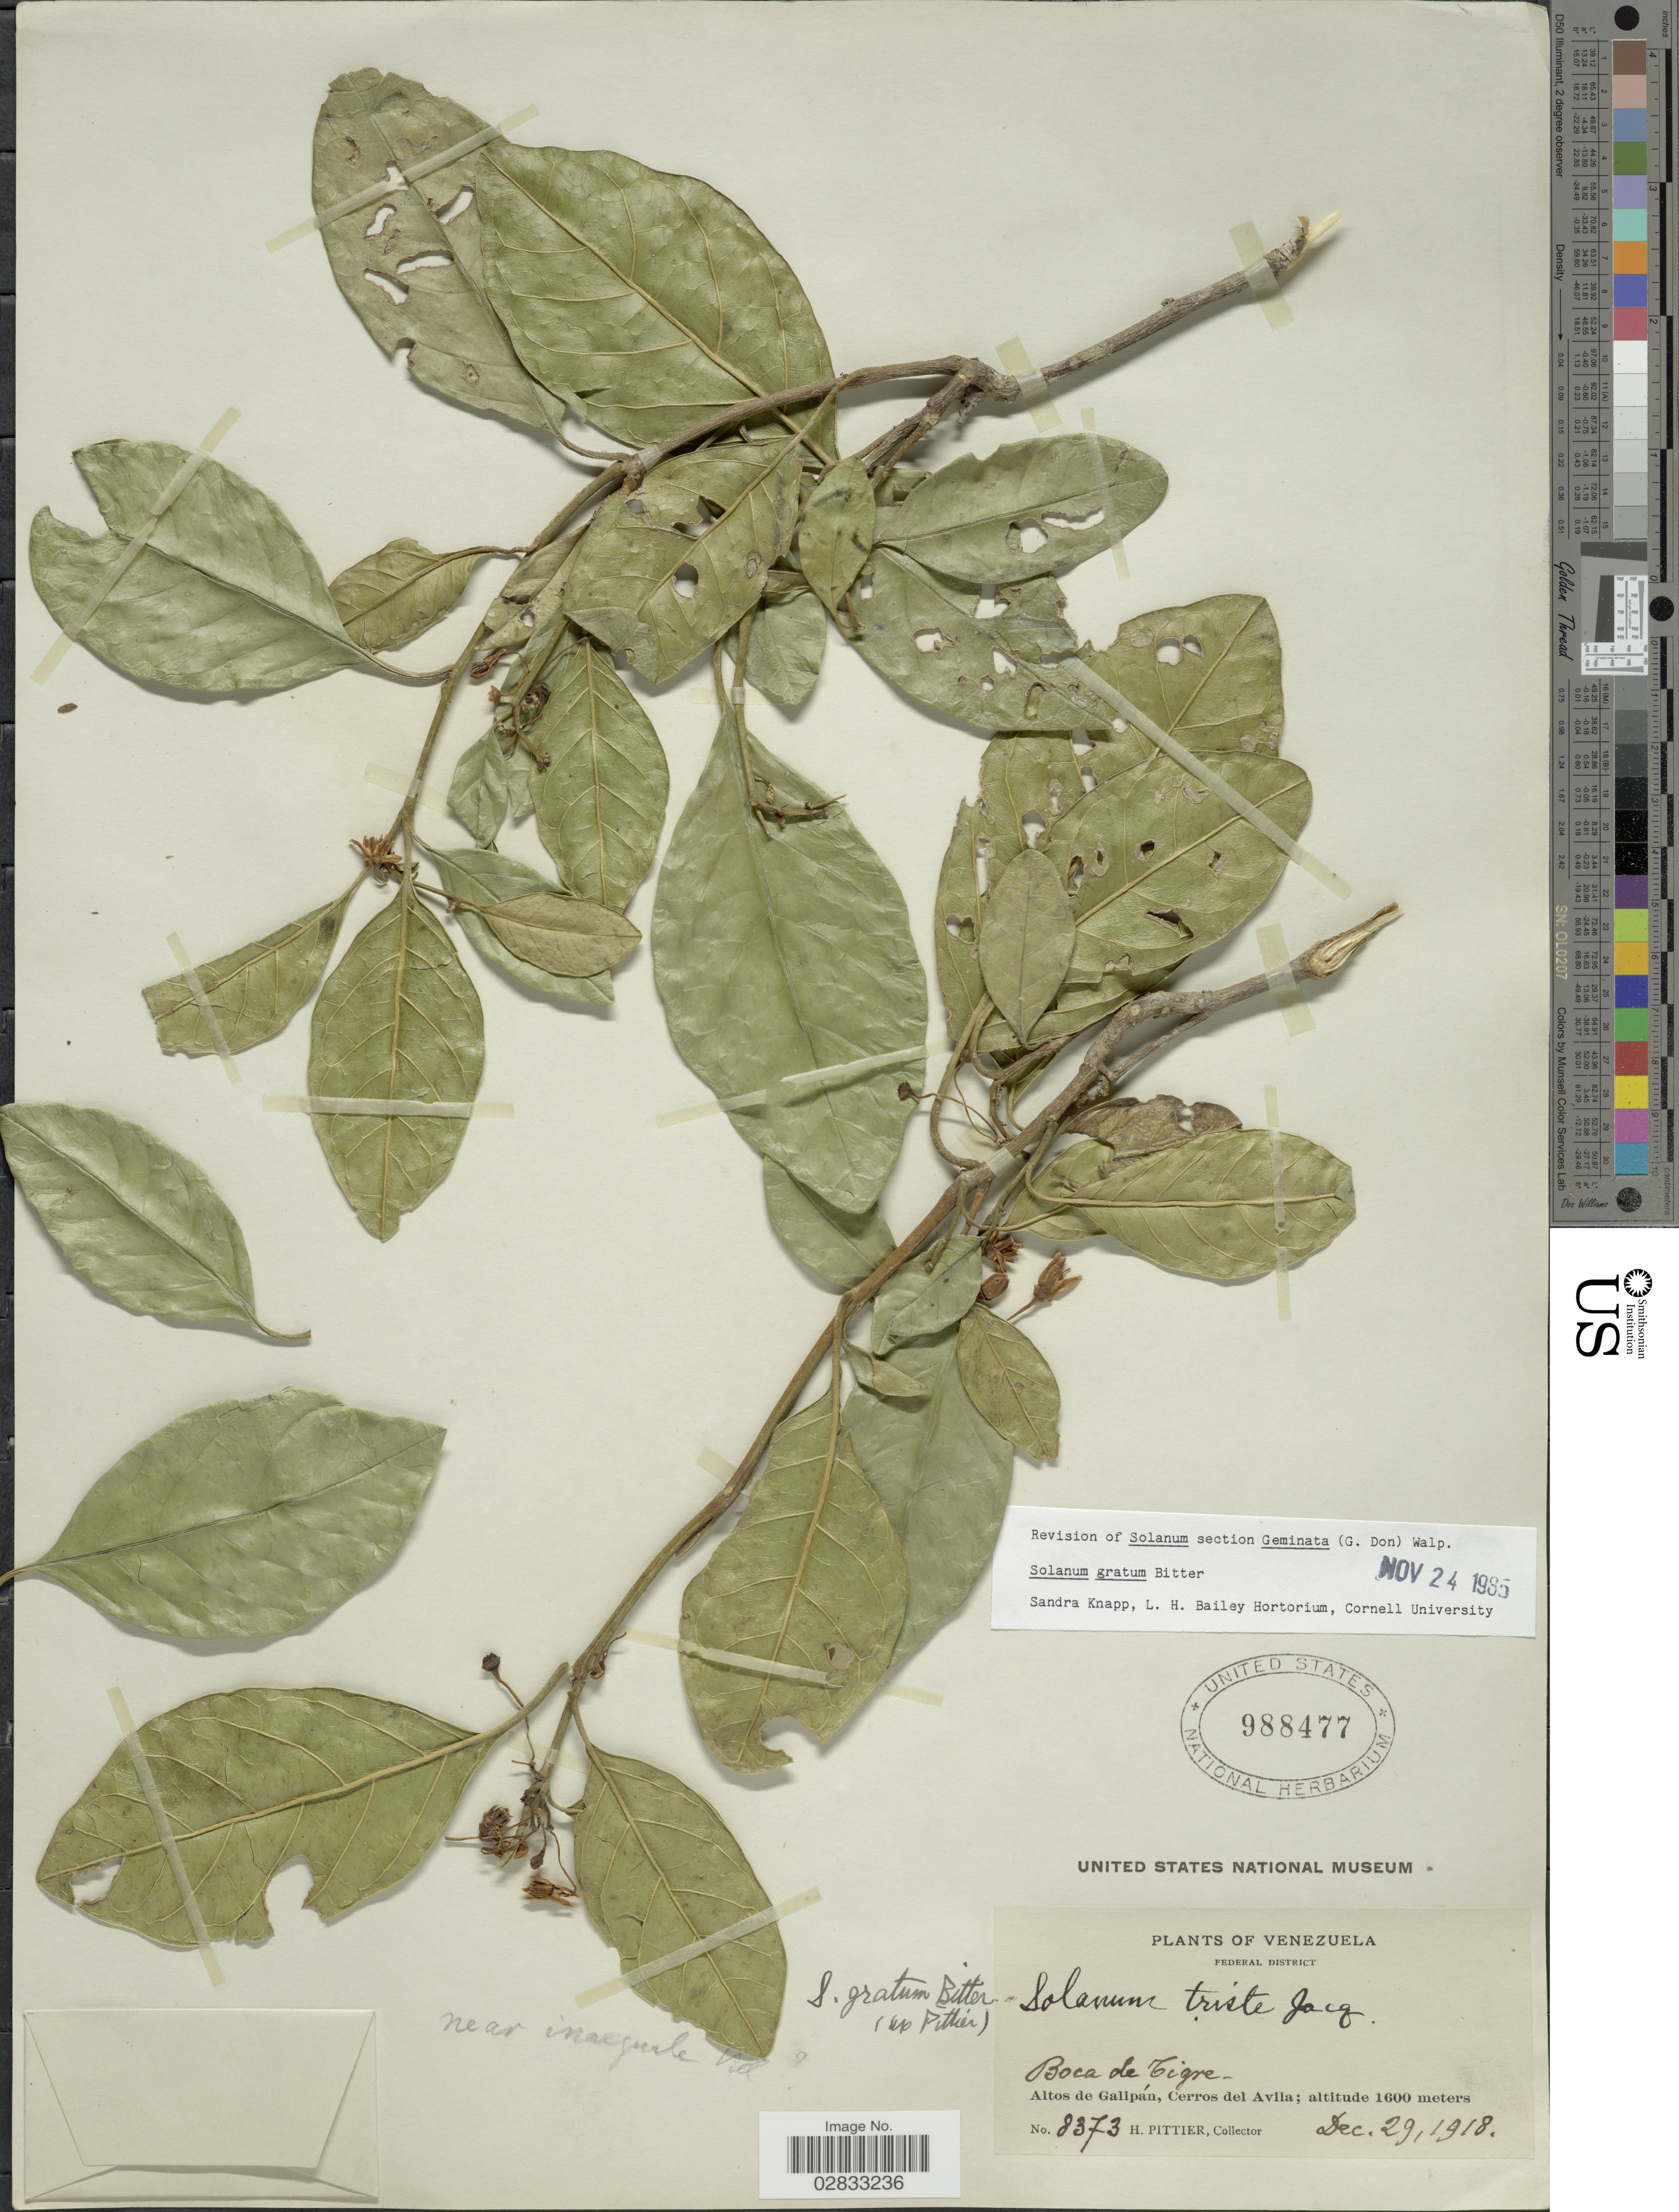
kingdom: Plantae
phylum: Tracheophyta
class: Magnoliopsida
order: Solanales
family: Solanaceae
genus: Solanum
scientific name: Solanum gratum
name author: Bitter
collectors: H. F. Pittier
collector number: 8373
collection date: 1918-12-29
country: Venezuela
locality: Federal District. Boca de Tigre. Altos de Galipán, Cerros del Avila.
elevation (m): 1600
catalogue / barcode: US 988477